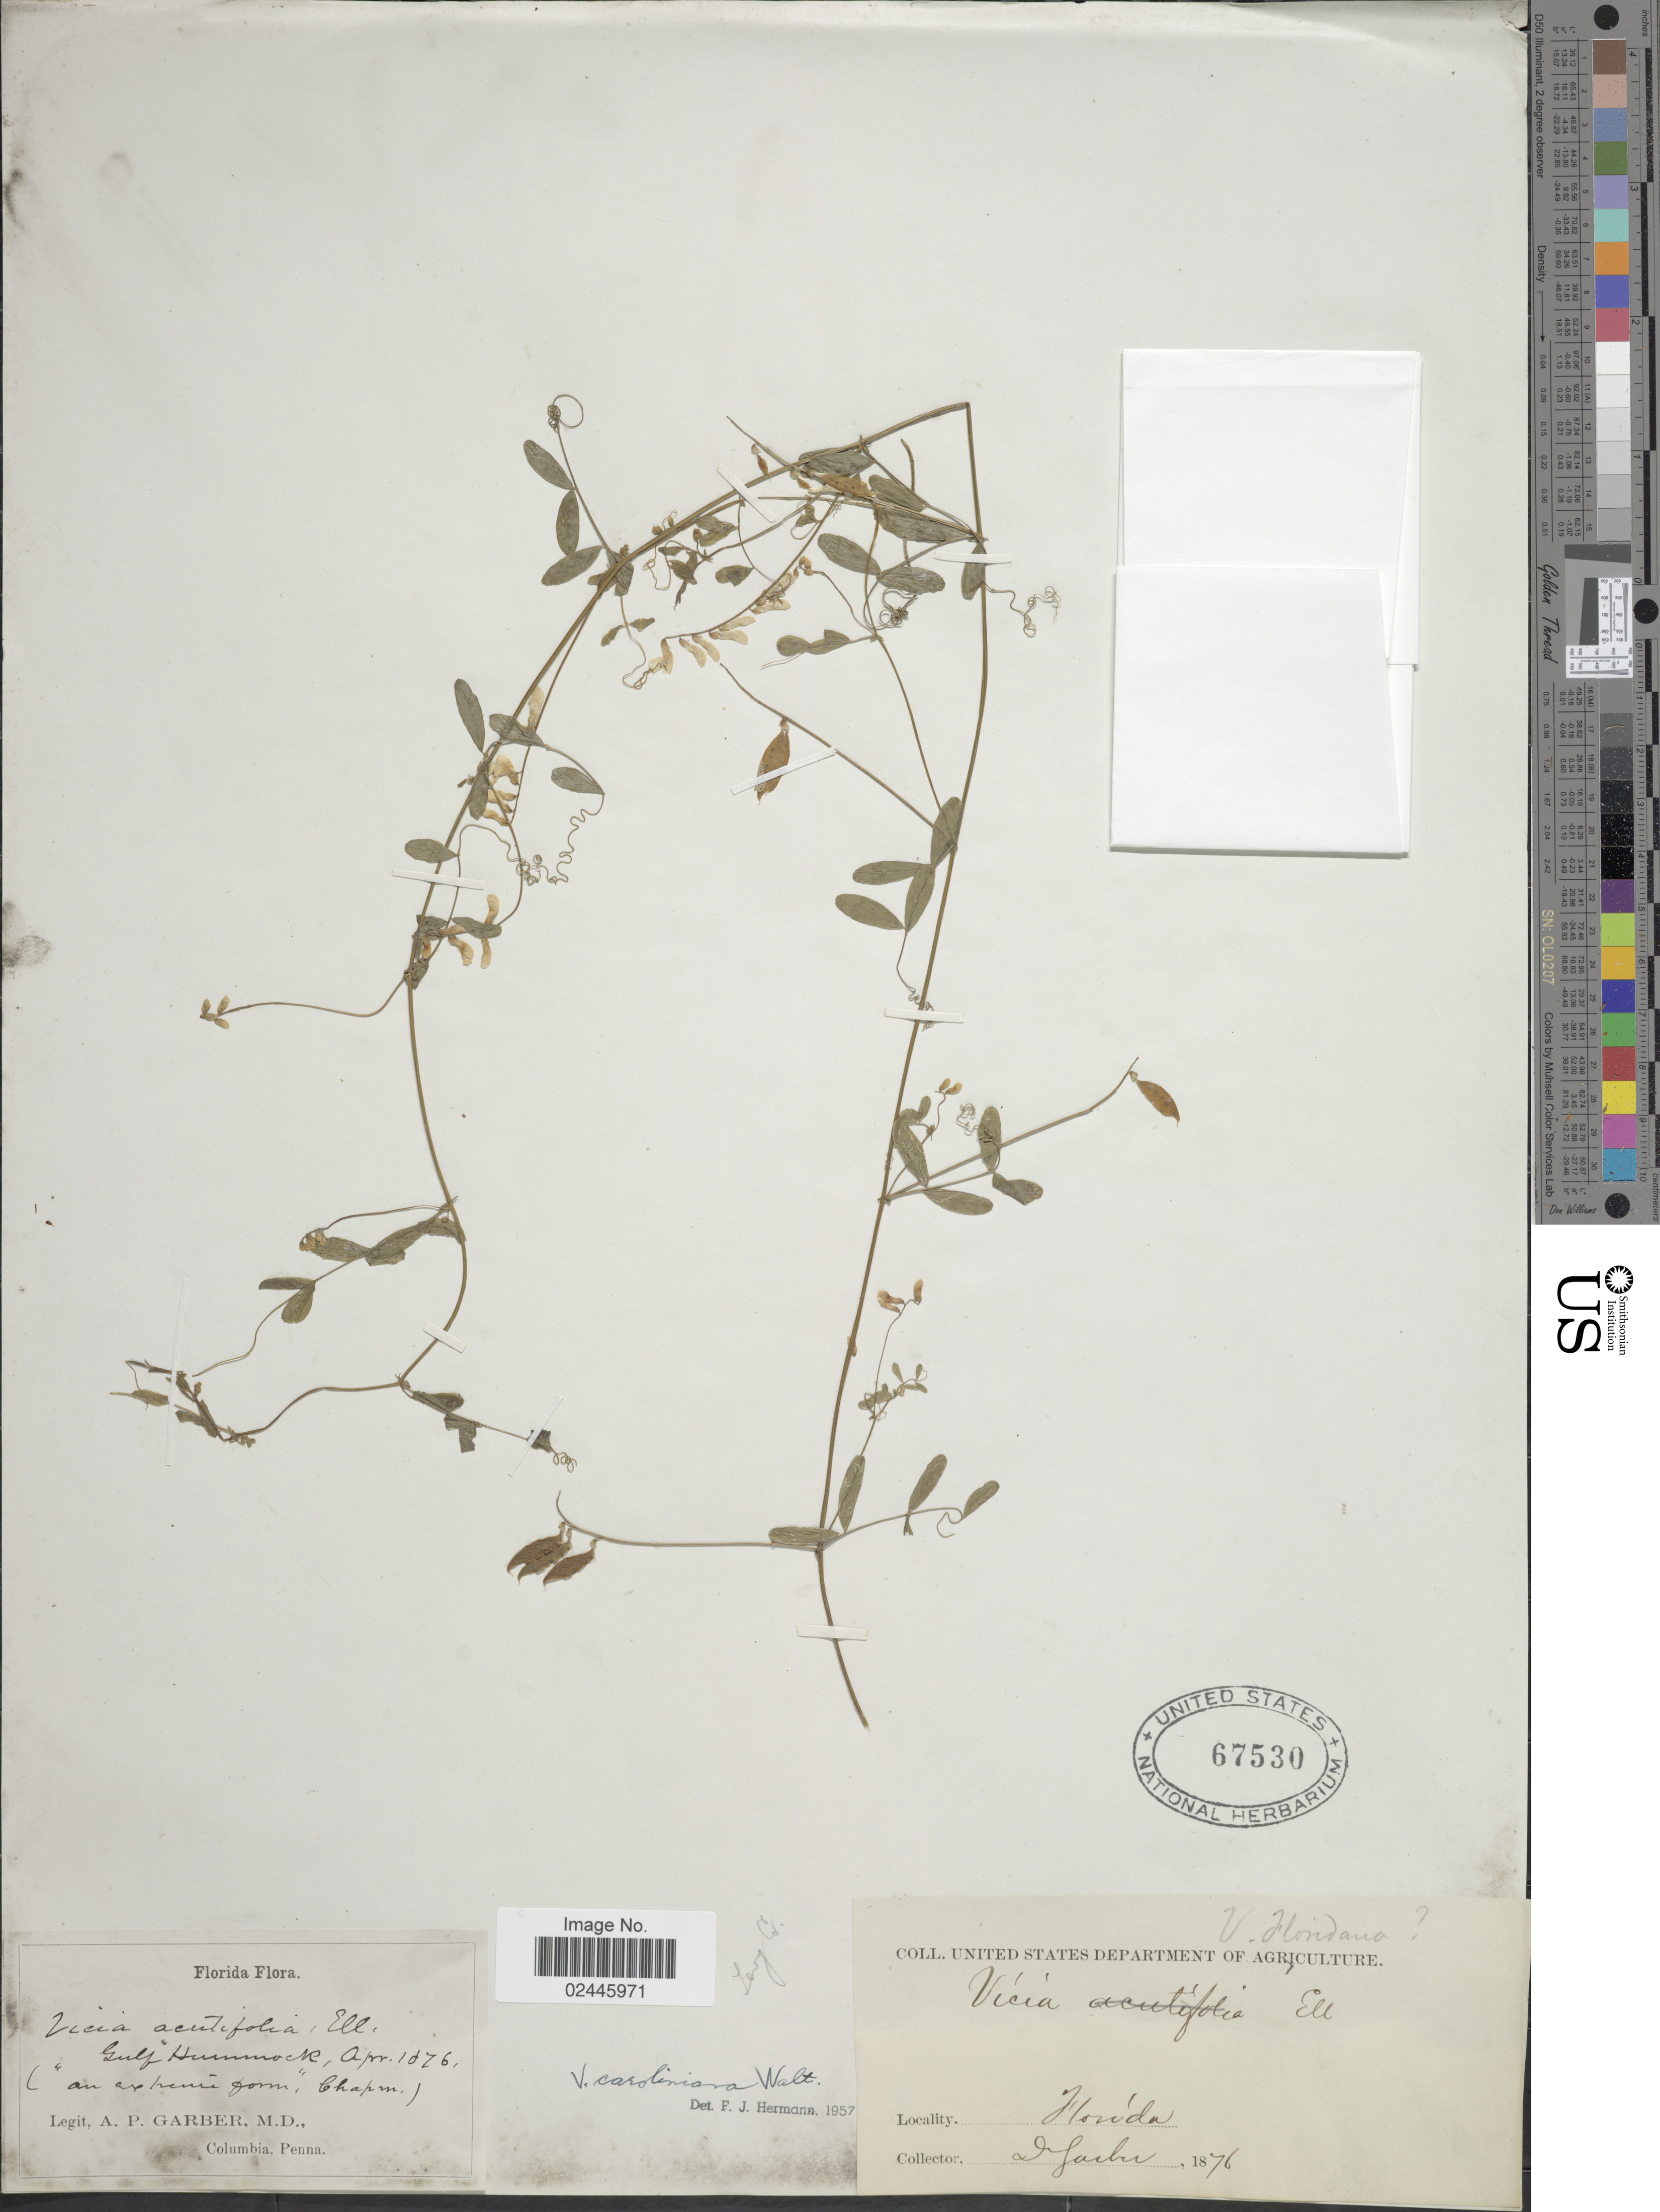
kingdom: Plantae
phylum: Tracheophyta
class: Magnoliopsida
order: Fabales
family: Fabaceae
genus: Vicia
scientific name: Vicia caroliniana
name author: Walter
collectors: A. P. Garber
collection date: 1876-04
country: United States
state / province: Florida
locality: Gulf Hummock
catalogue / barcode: US 67530